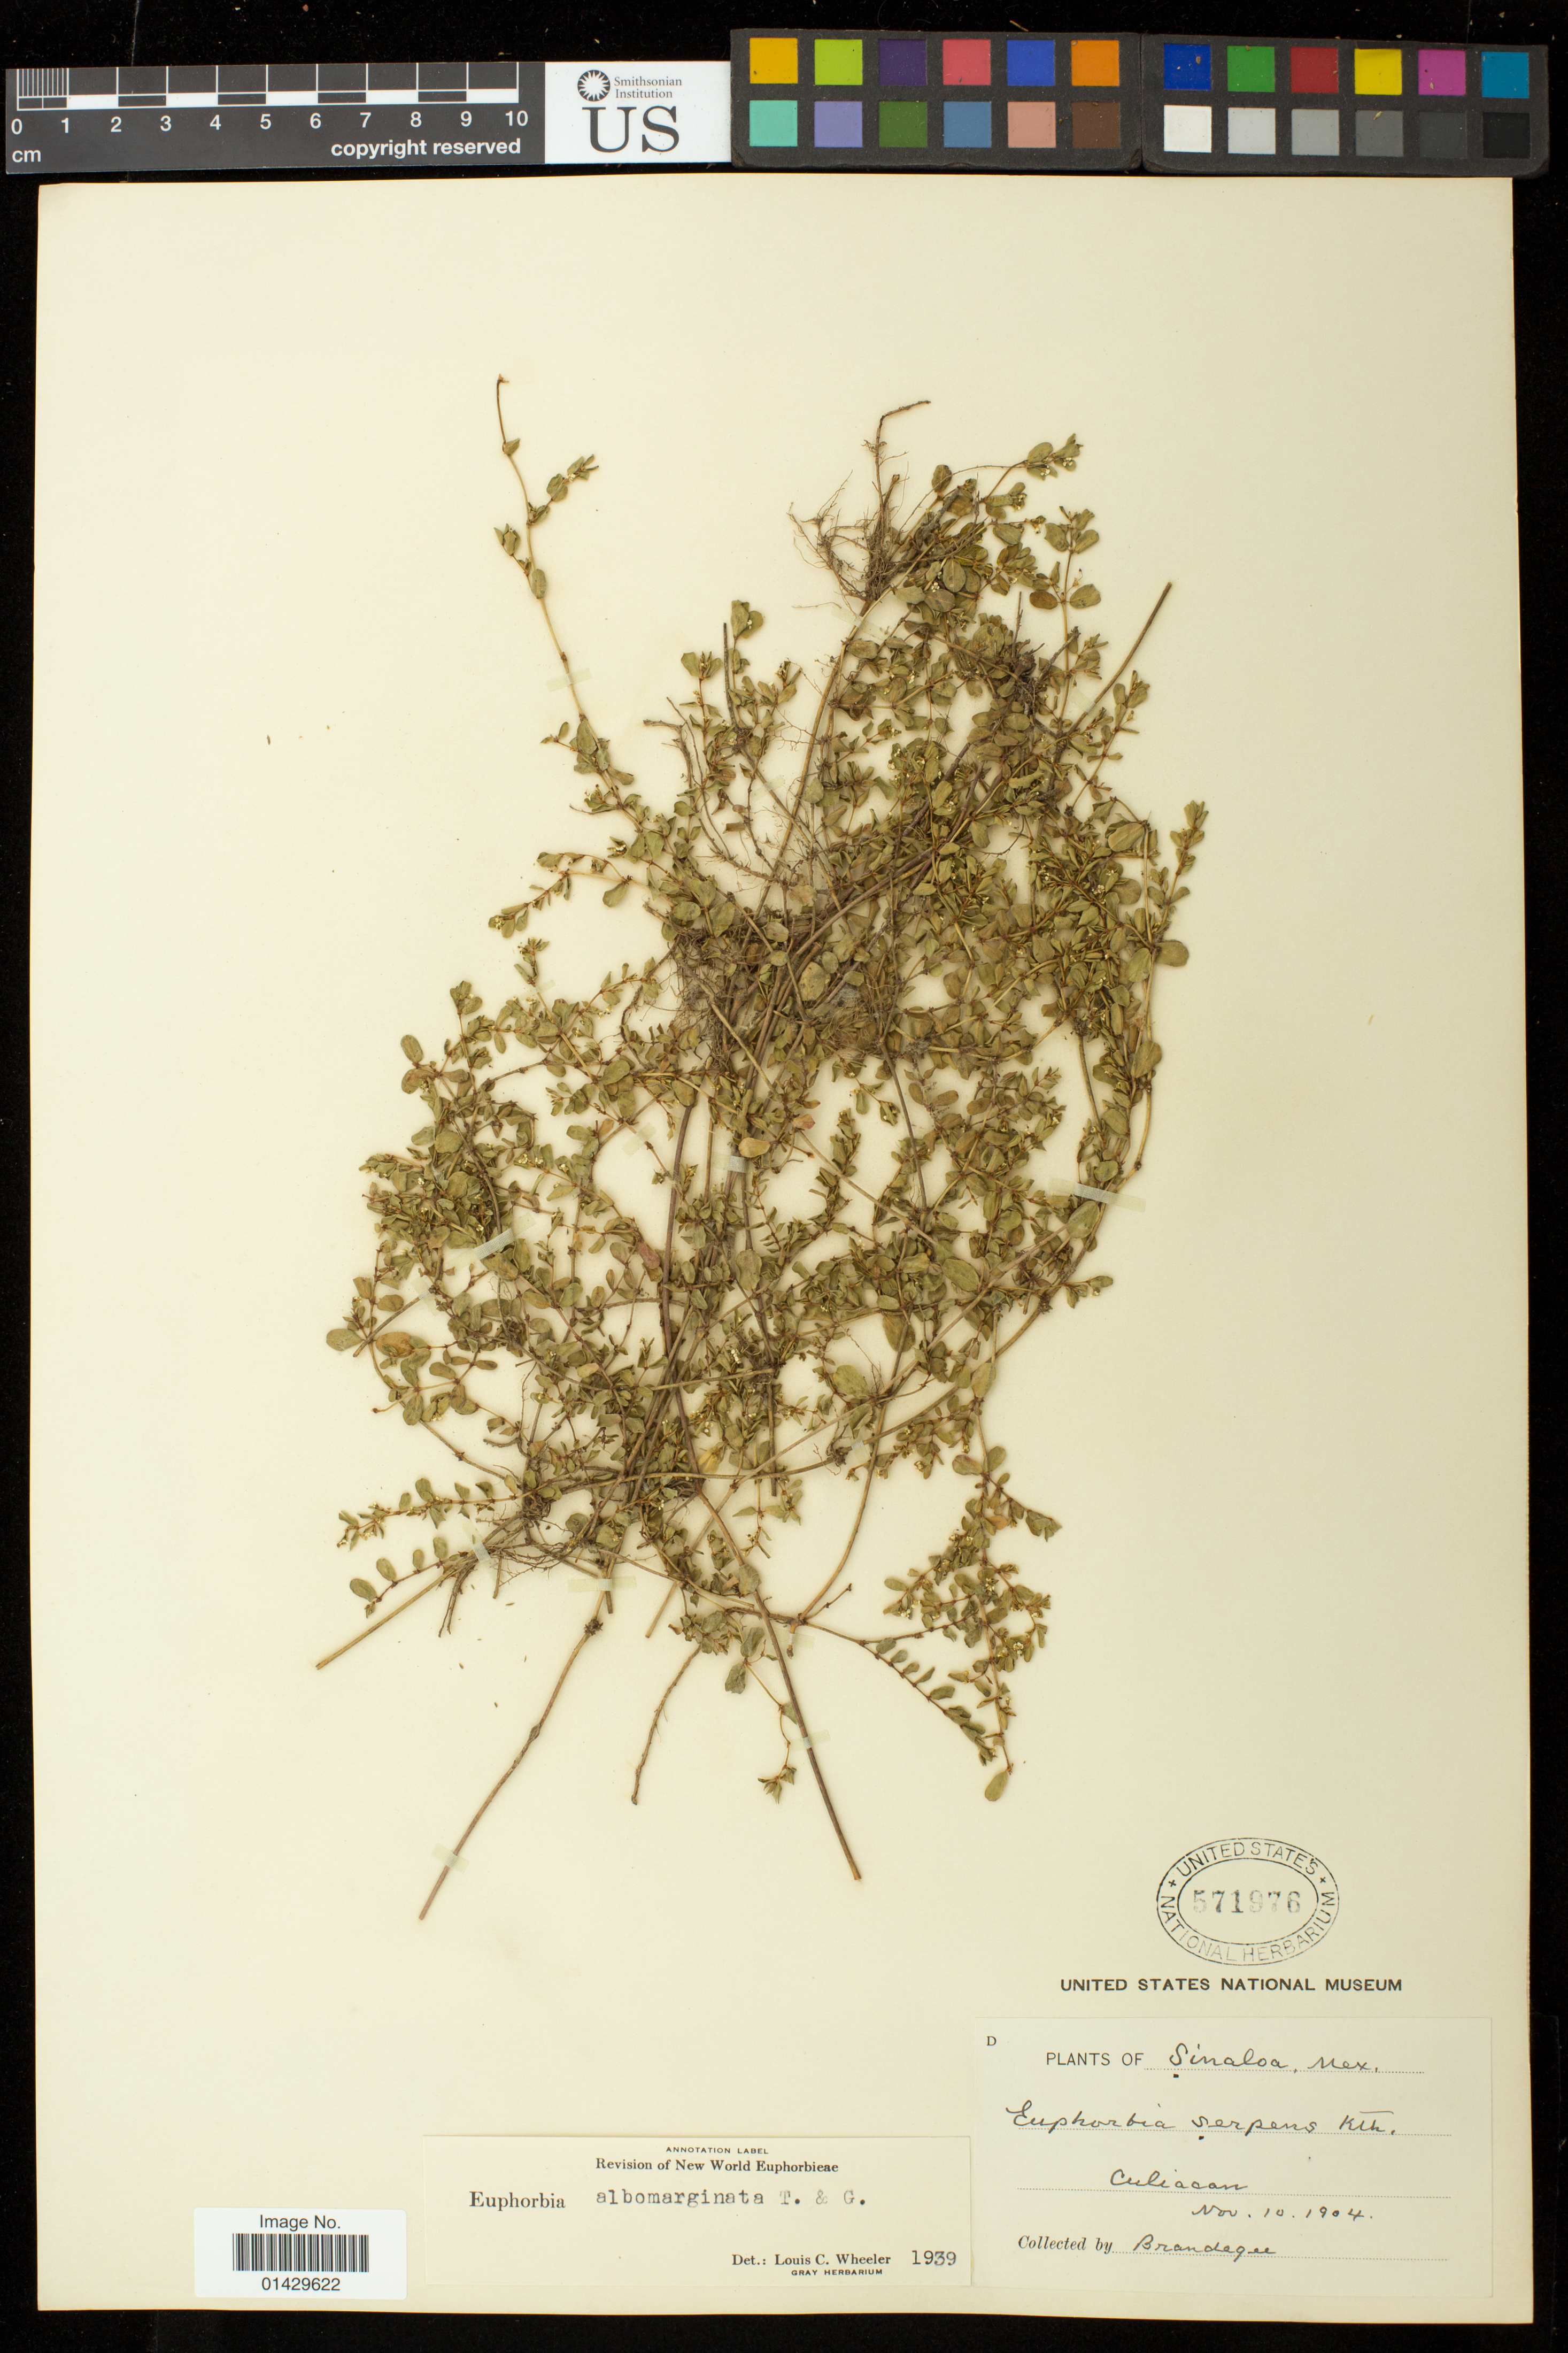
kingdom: Plantae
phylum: Tracheophyta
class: Magnoliopsida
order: Malpighiales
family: Euphorbiaceae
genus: Euphorbia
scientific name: Euphorbia albomarginata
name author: Torr. & A. Gray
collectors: -- Brandegee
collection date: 1904-11-10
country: Mexico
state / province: Sinaloa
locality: Culiacan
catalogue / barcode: US 571976